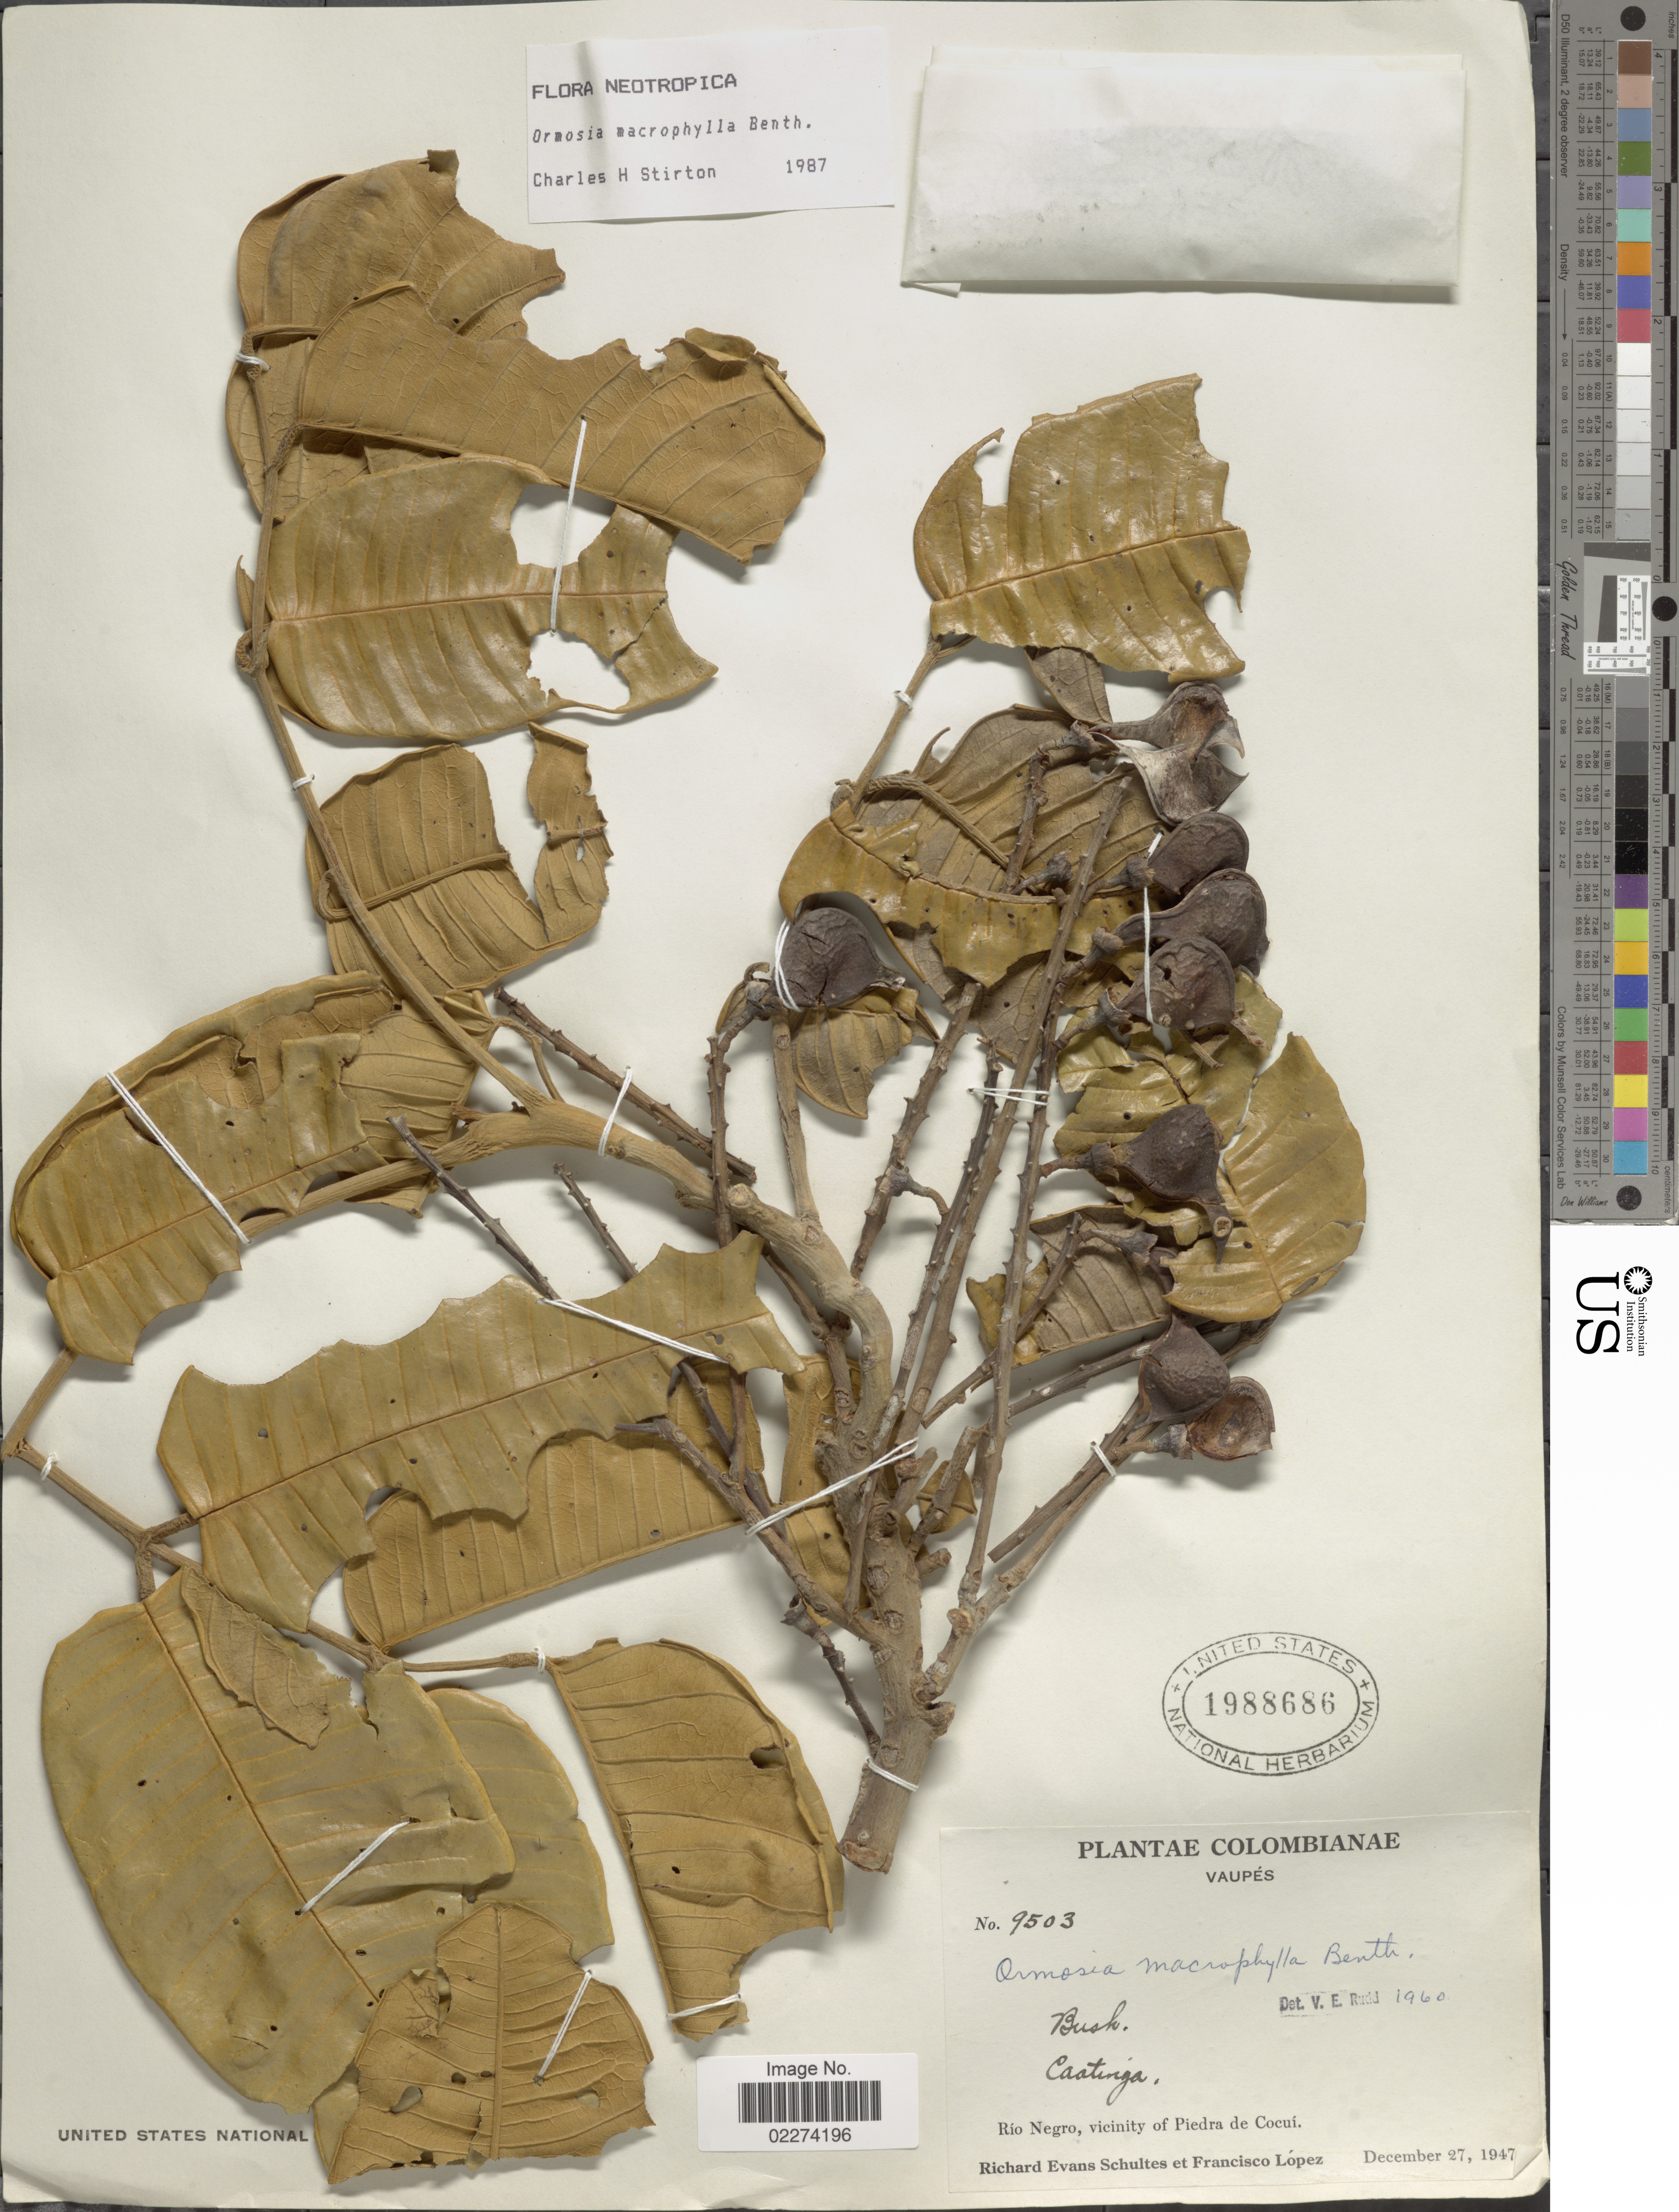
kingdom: Plantae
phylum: Tracheophyta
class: Magnoliopsida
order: Fabales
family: Fabaceae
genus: Ormosia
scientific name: Ormosia macrophylla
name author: Benth.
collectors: R. E. Schultes & F. Lopéz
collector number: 9503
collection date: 1947-12-27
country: Colombia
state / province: Vaupés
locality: Rio Negro, vicinity of Piedra de Cocui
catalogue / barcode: US 1988686